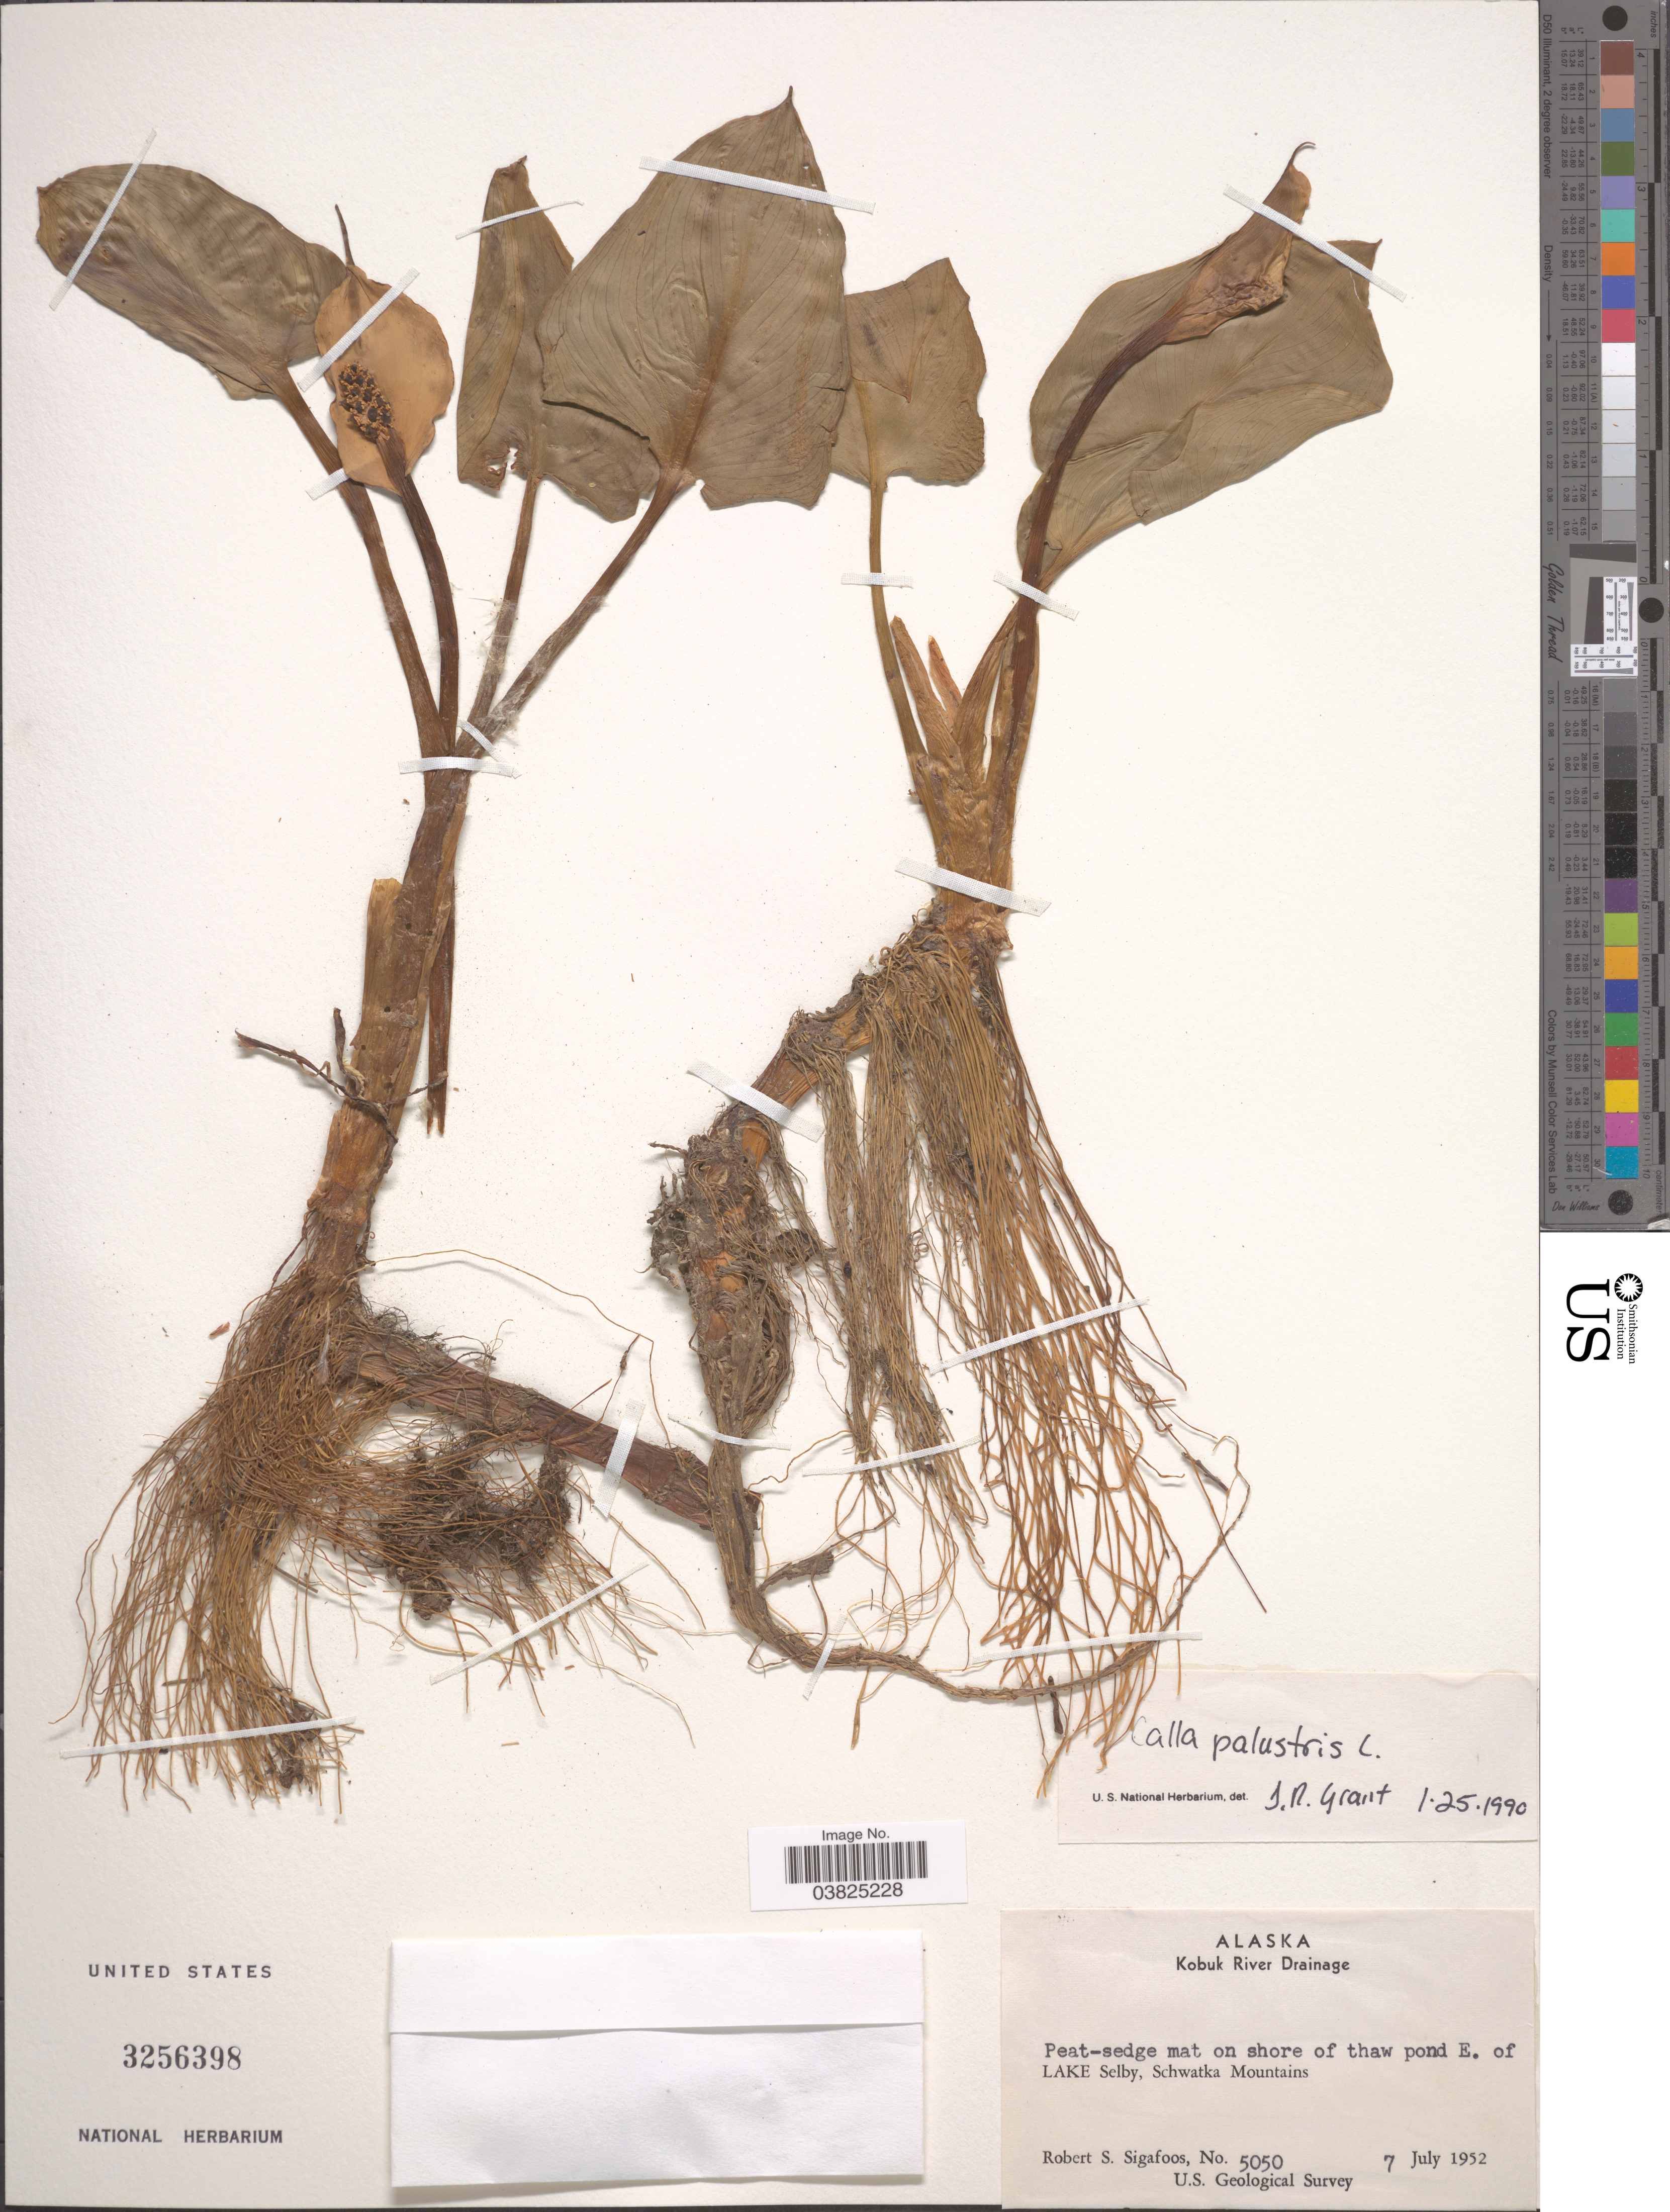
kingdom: Plantae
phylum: Tracheophyta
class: Liliopsida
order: Alismatales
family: Araceae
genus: Calla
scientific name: Calla palustris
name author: L.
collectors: R. Sigafoos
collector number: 5050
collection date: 1952-07-07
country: United States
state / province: Alaska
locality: Kobuk River Drainage. Peat-sedge mat on shore of thaw pond E. of Lake Selby, Schwatka Mountains.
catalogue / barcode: US 3256398